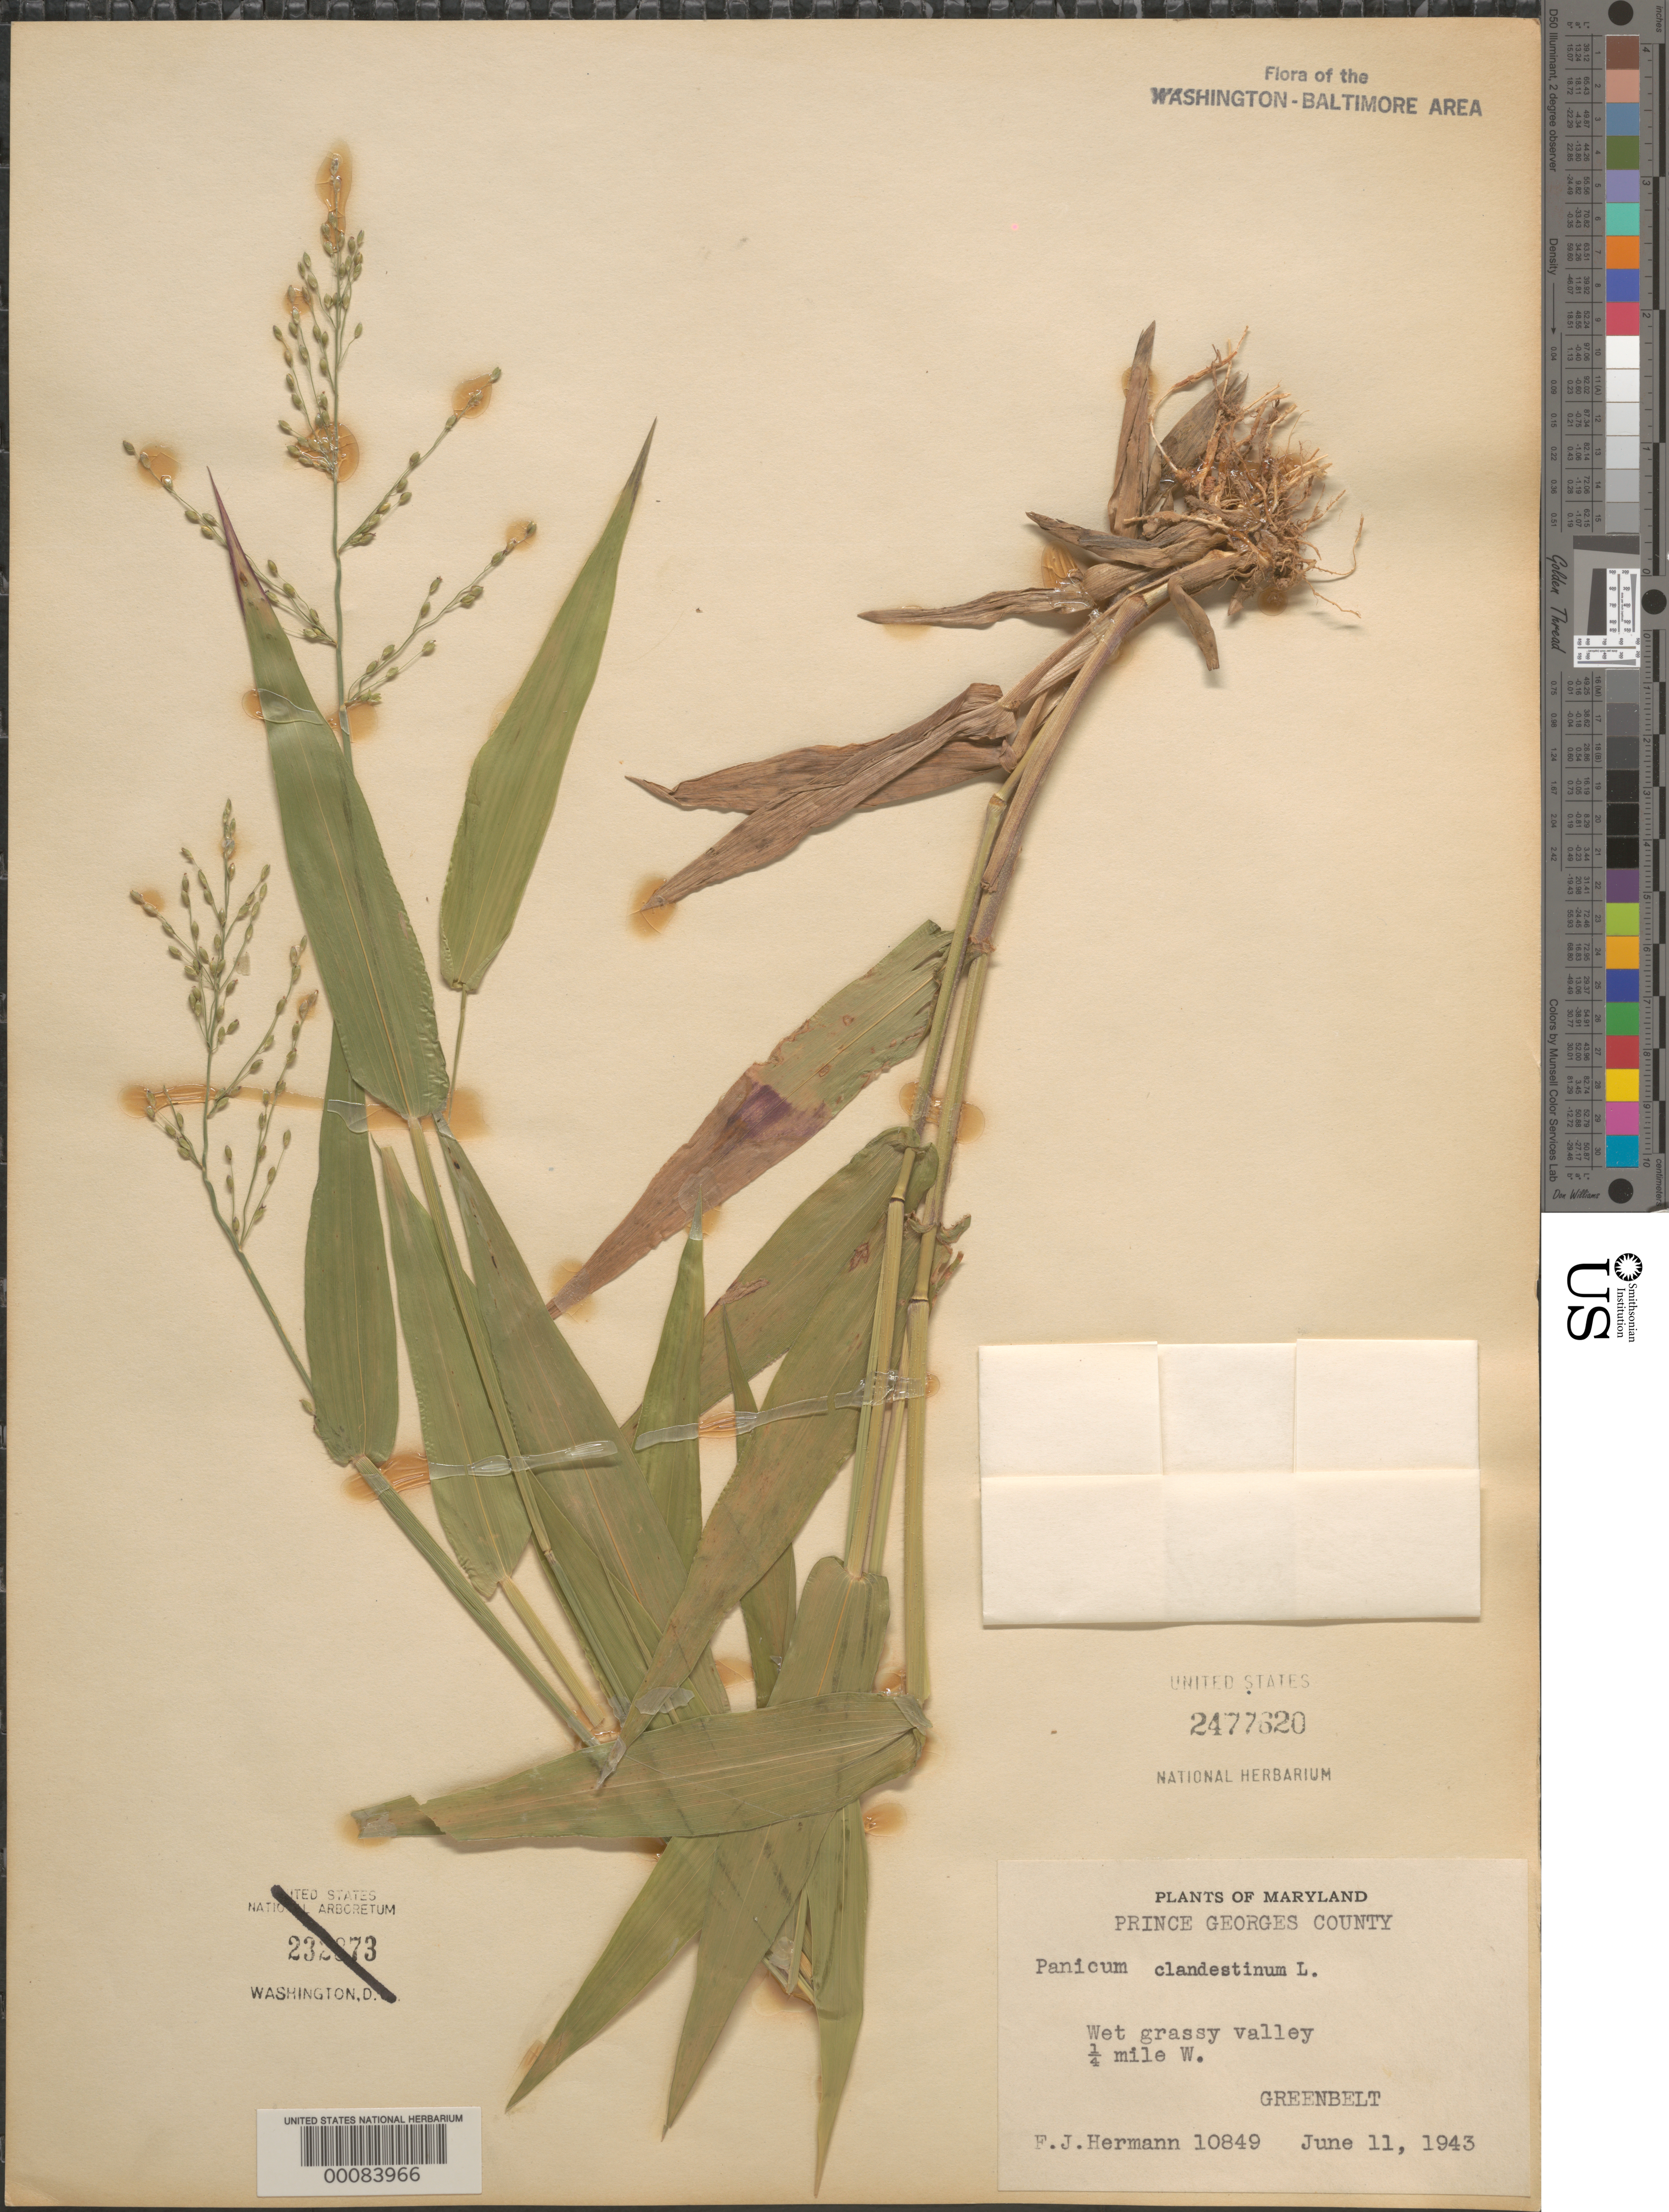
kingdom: Plantae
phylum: Tracheophyta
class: Liliopsida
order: Poales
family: Poaceae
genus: Dichanthelium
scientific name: Dichanthelium clandestinum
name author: (L.) Gould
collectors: F. J. Hermann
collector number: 10849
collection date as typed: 11 Jun 1943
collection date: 1943-06-11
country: United States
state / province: Maryland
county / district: Prince George's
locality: Greenbelt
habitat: Wet, grassy valley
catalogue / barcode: US 2477620